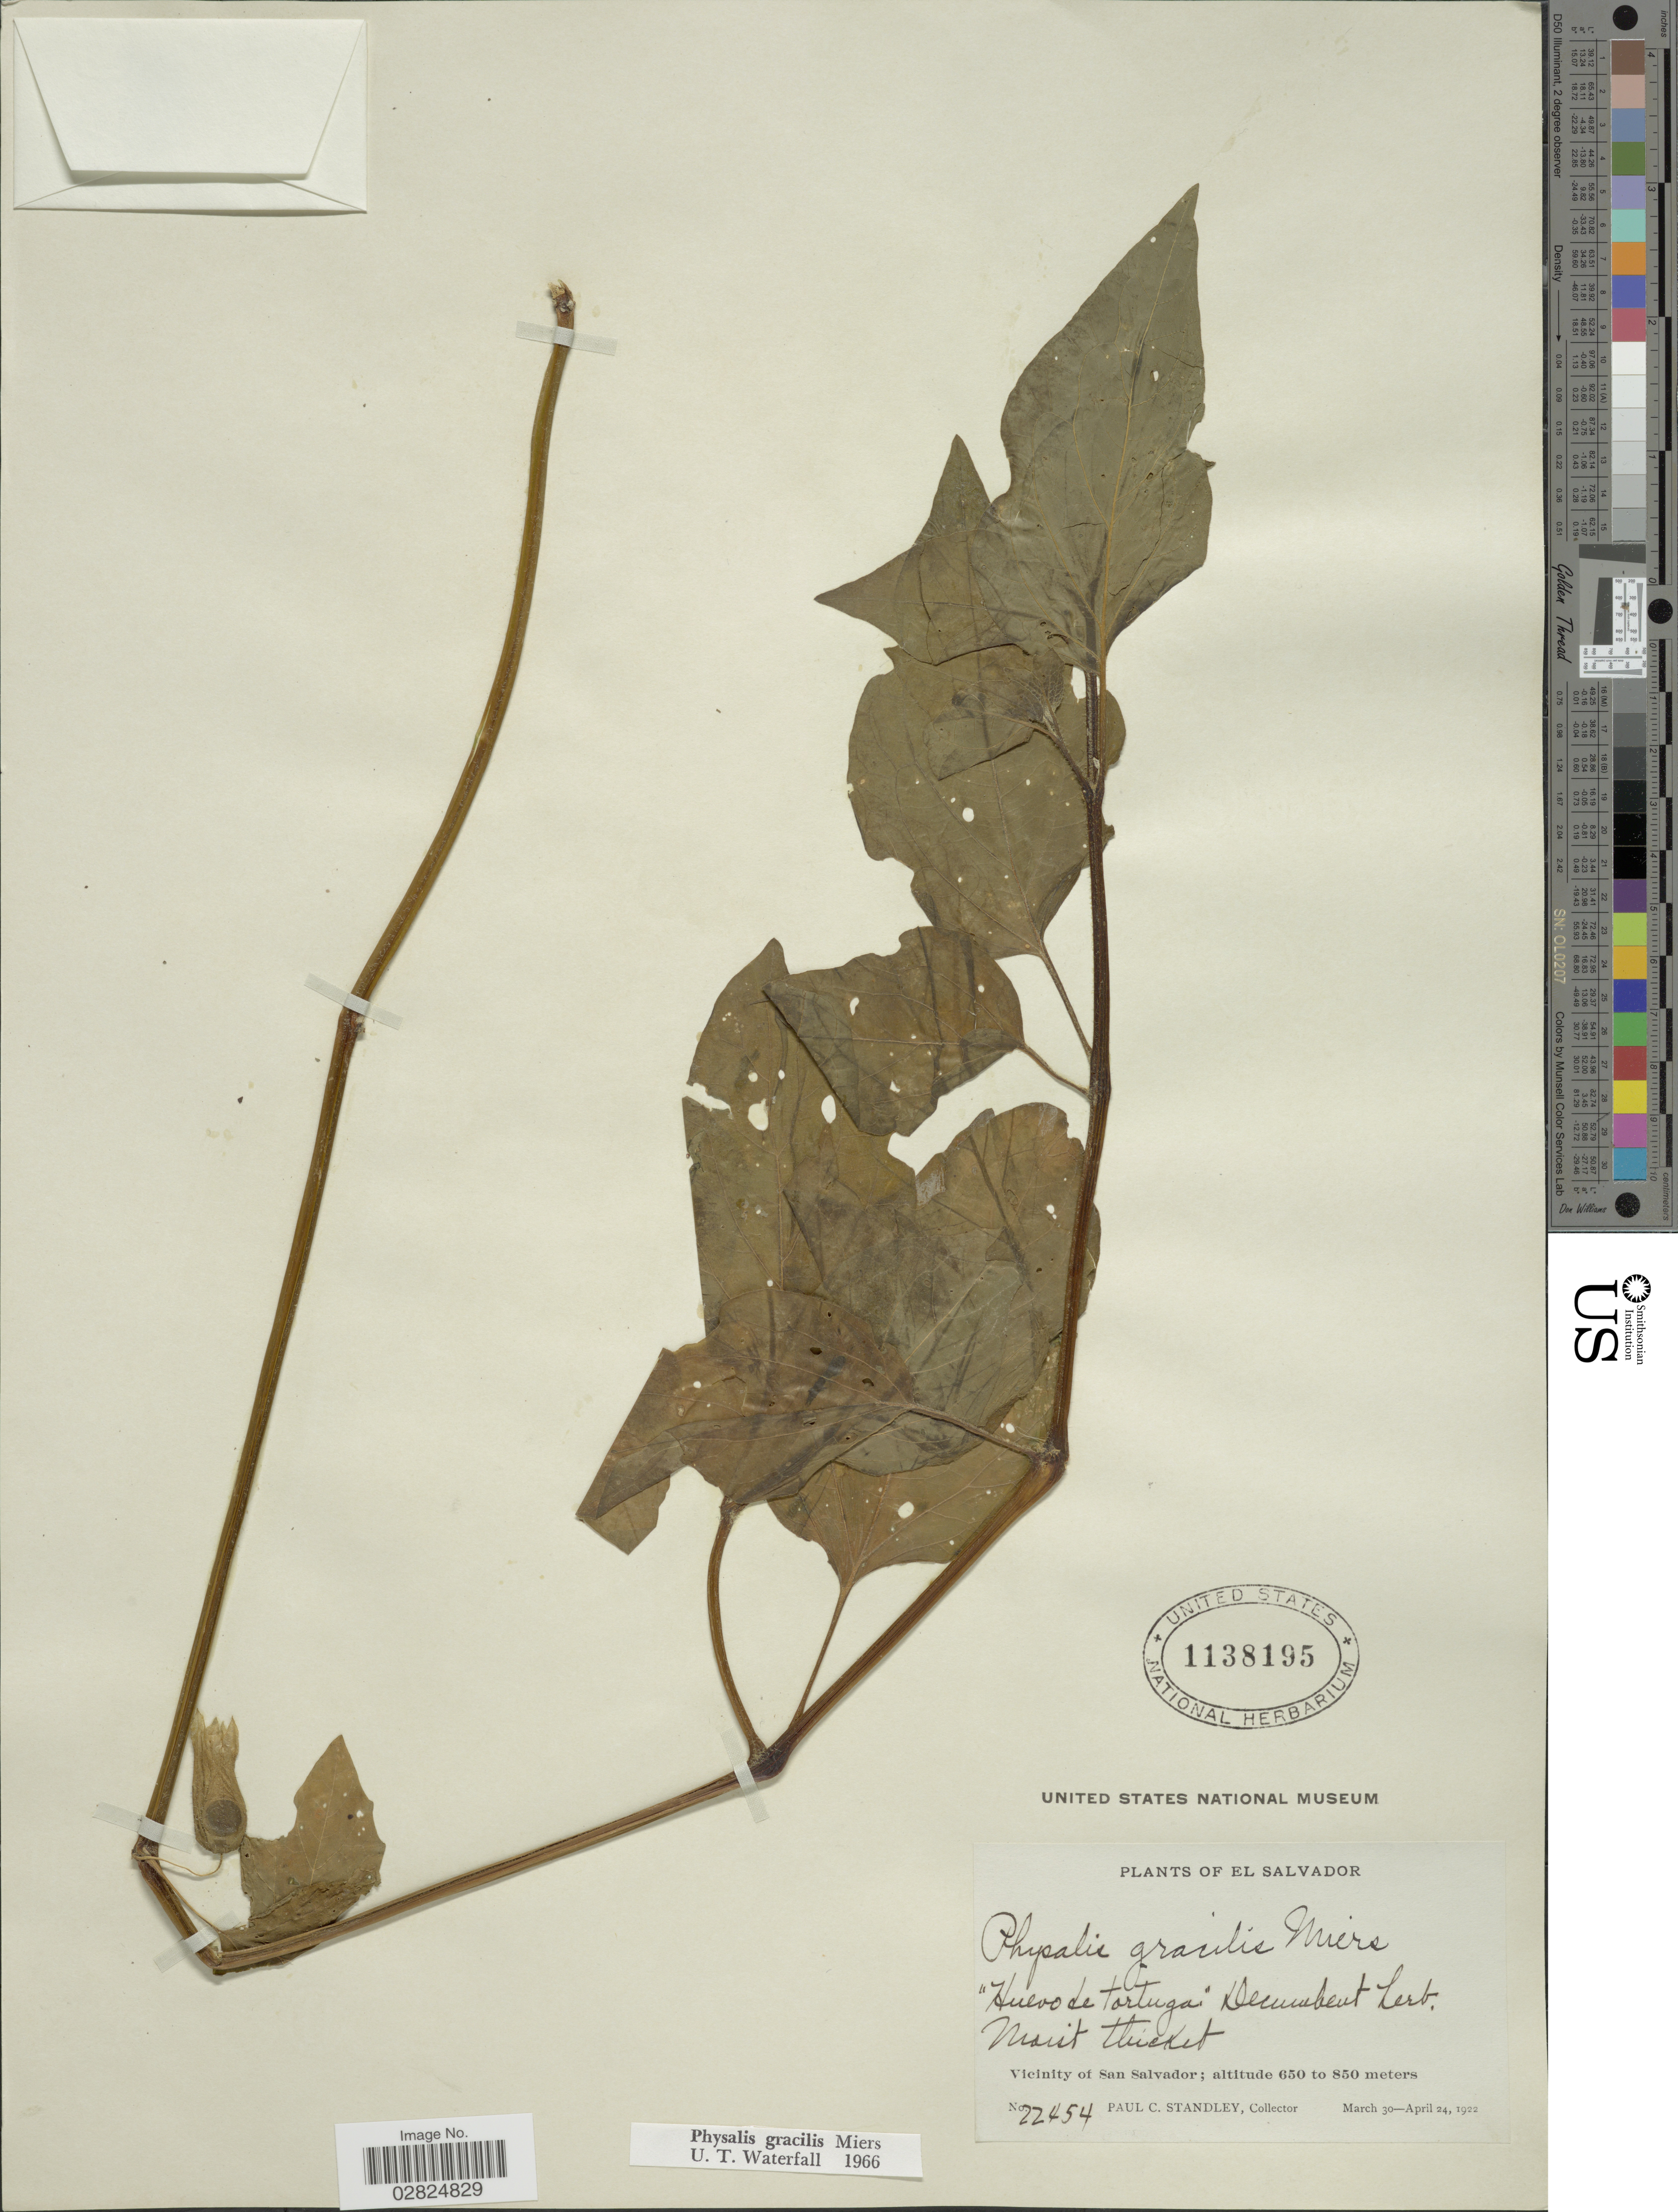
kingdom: Plantae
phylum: Tracheophyta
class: Magnoliopsida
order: Solanales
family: Solanaceae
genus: Physalis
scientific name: Physalis gracilis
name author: Miers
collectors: P. C. Standley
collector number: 22454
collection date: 1922-03-30/1922-04-24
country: El Salvador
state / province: San Salvador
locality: Vicinity of San Salvador.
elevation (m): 650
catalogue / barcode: US 1138195